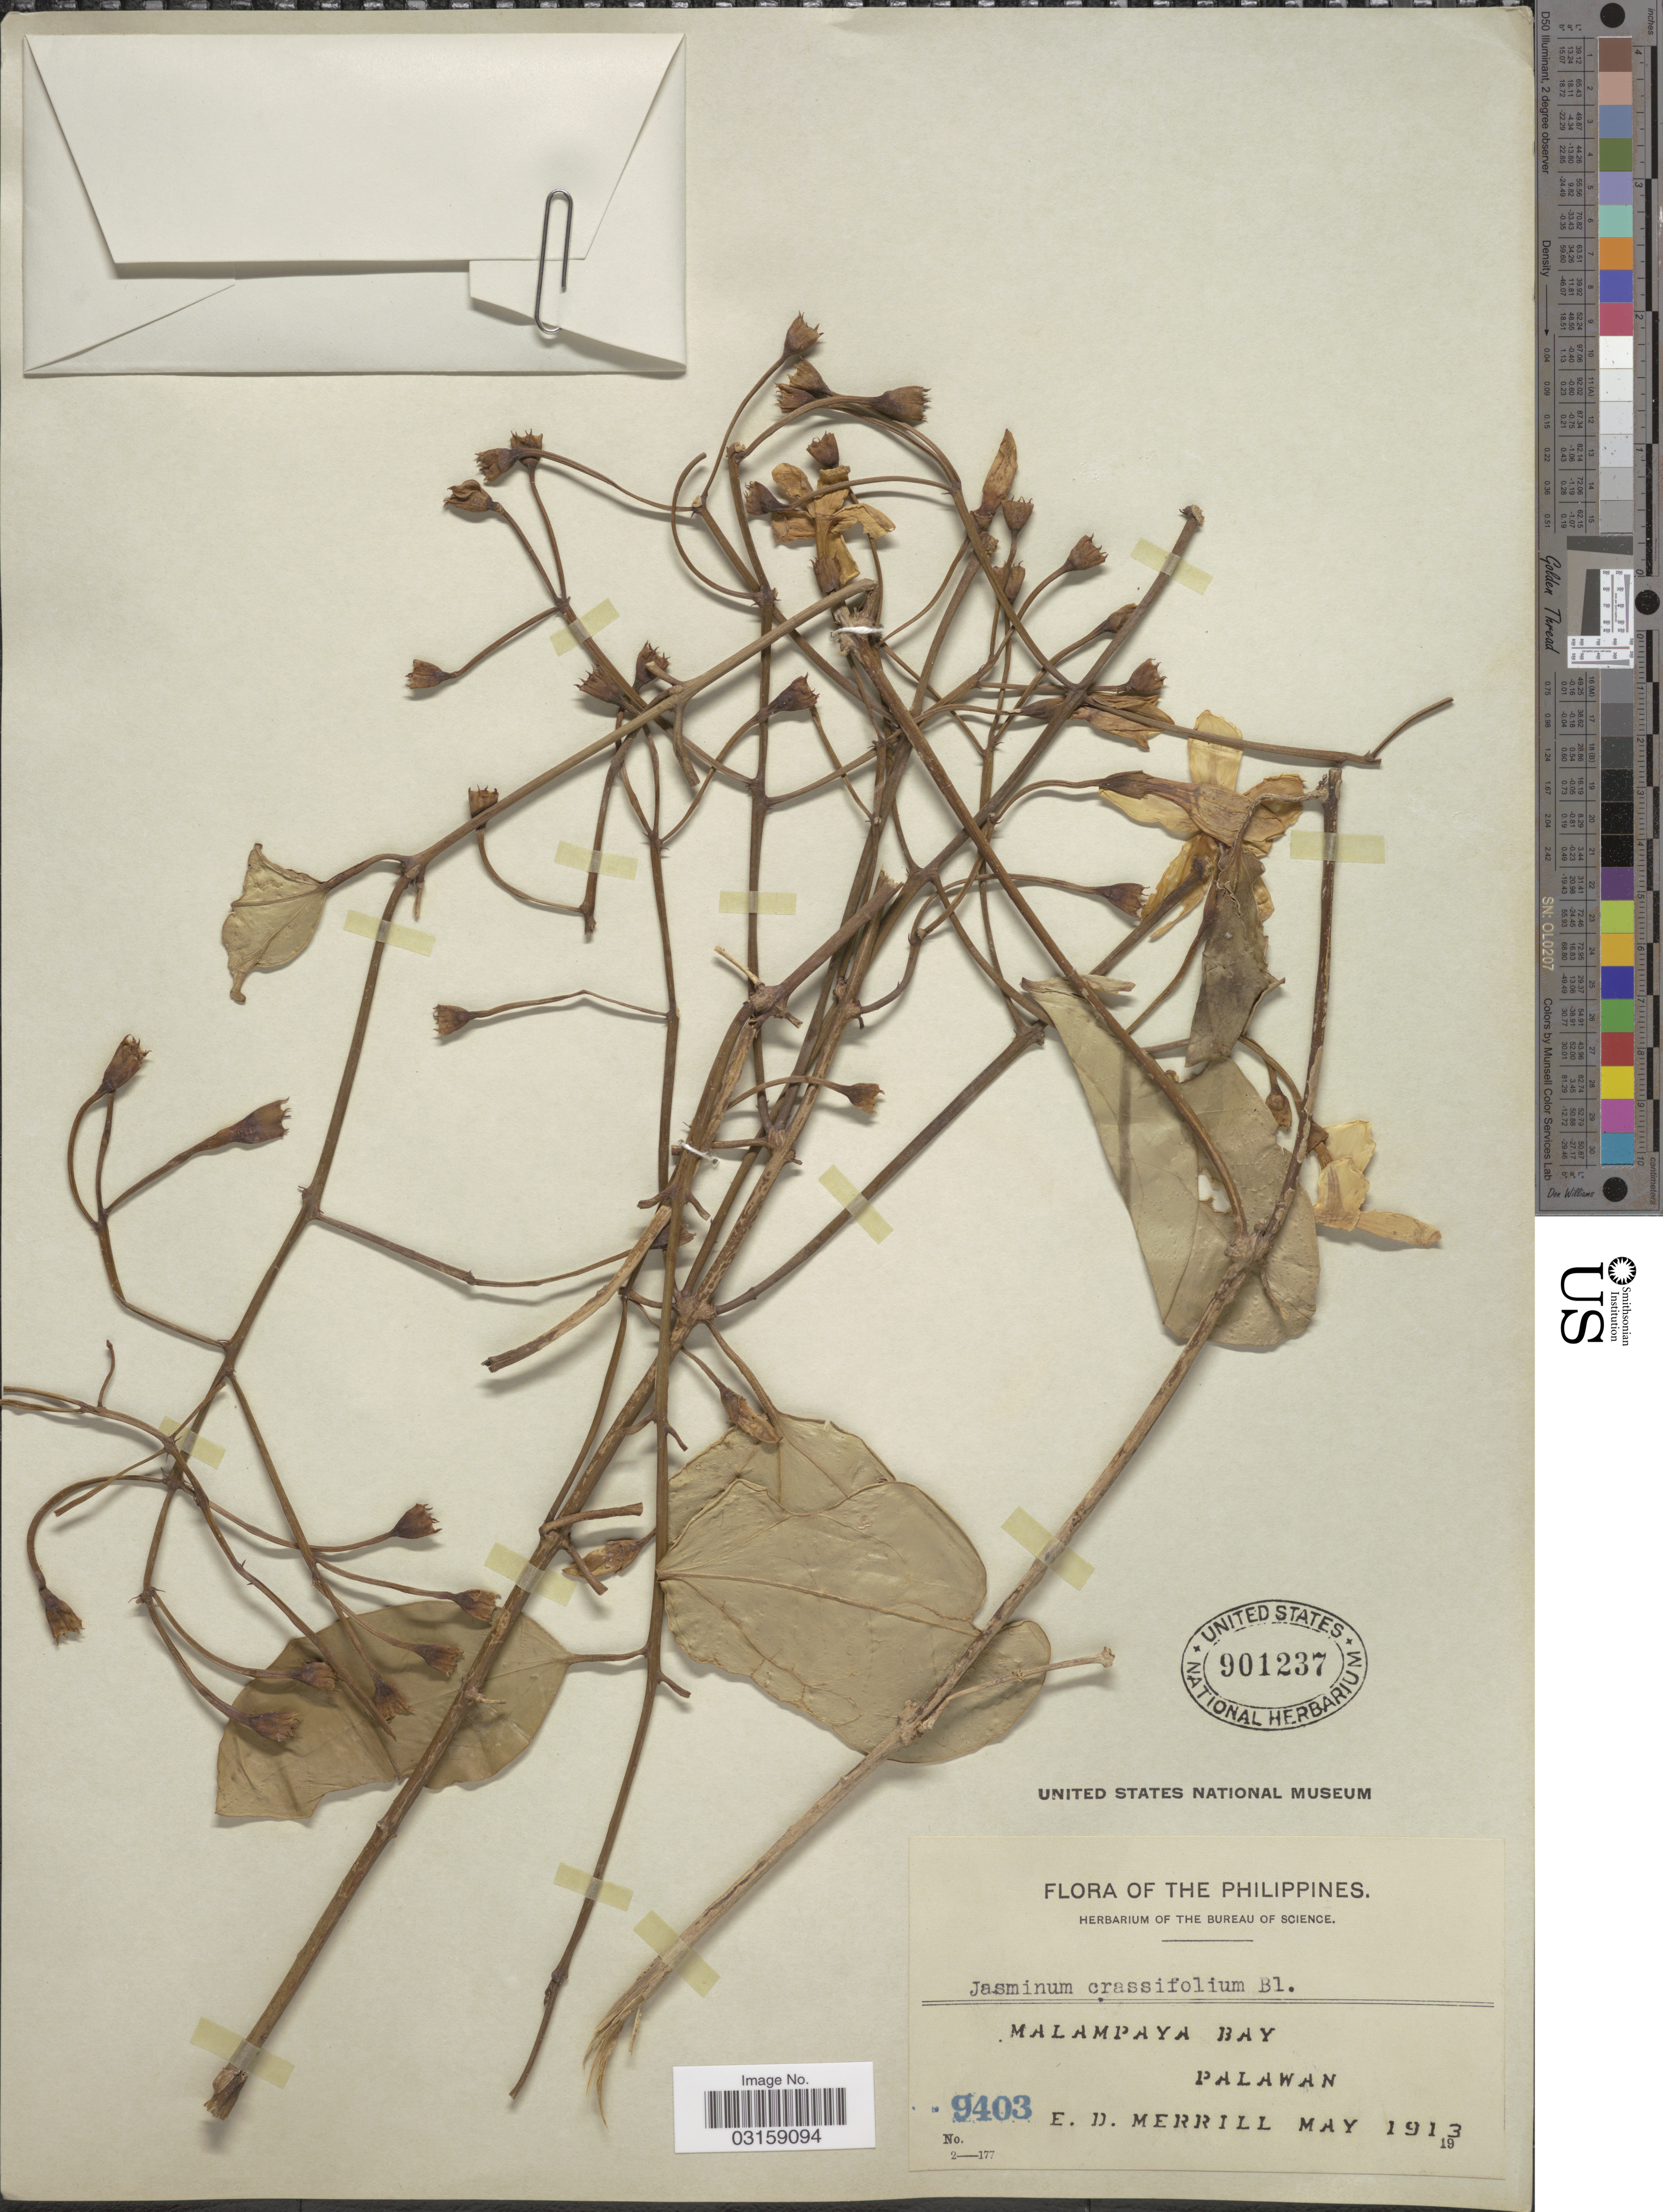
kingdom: Plantae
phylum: Tracheophyta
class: Magnoliopsida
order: Lamiales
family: Oleaceae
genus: Jasminum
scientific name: Jasminum crassifolium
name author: Blume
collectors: E. D. Merrill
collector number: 9403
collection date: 1913-05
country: Philippines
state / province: Mimaropa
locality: Malampaya Bay. Palawan.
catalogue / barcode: US 901237